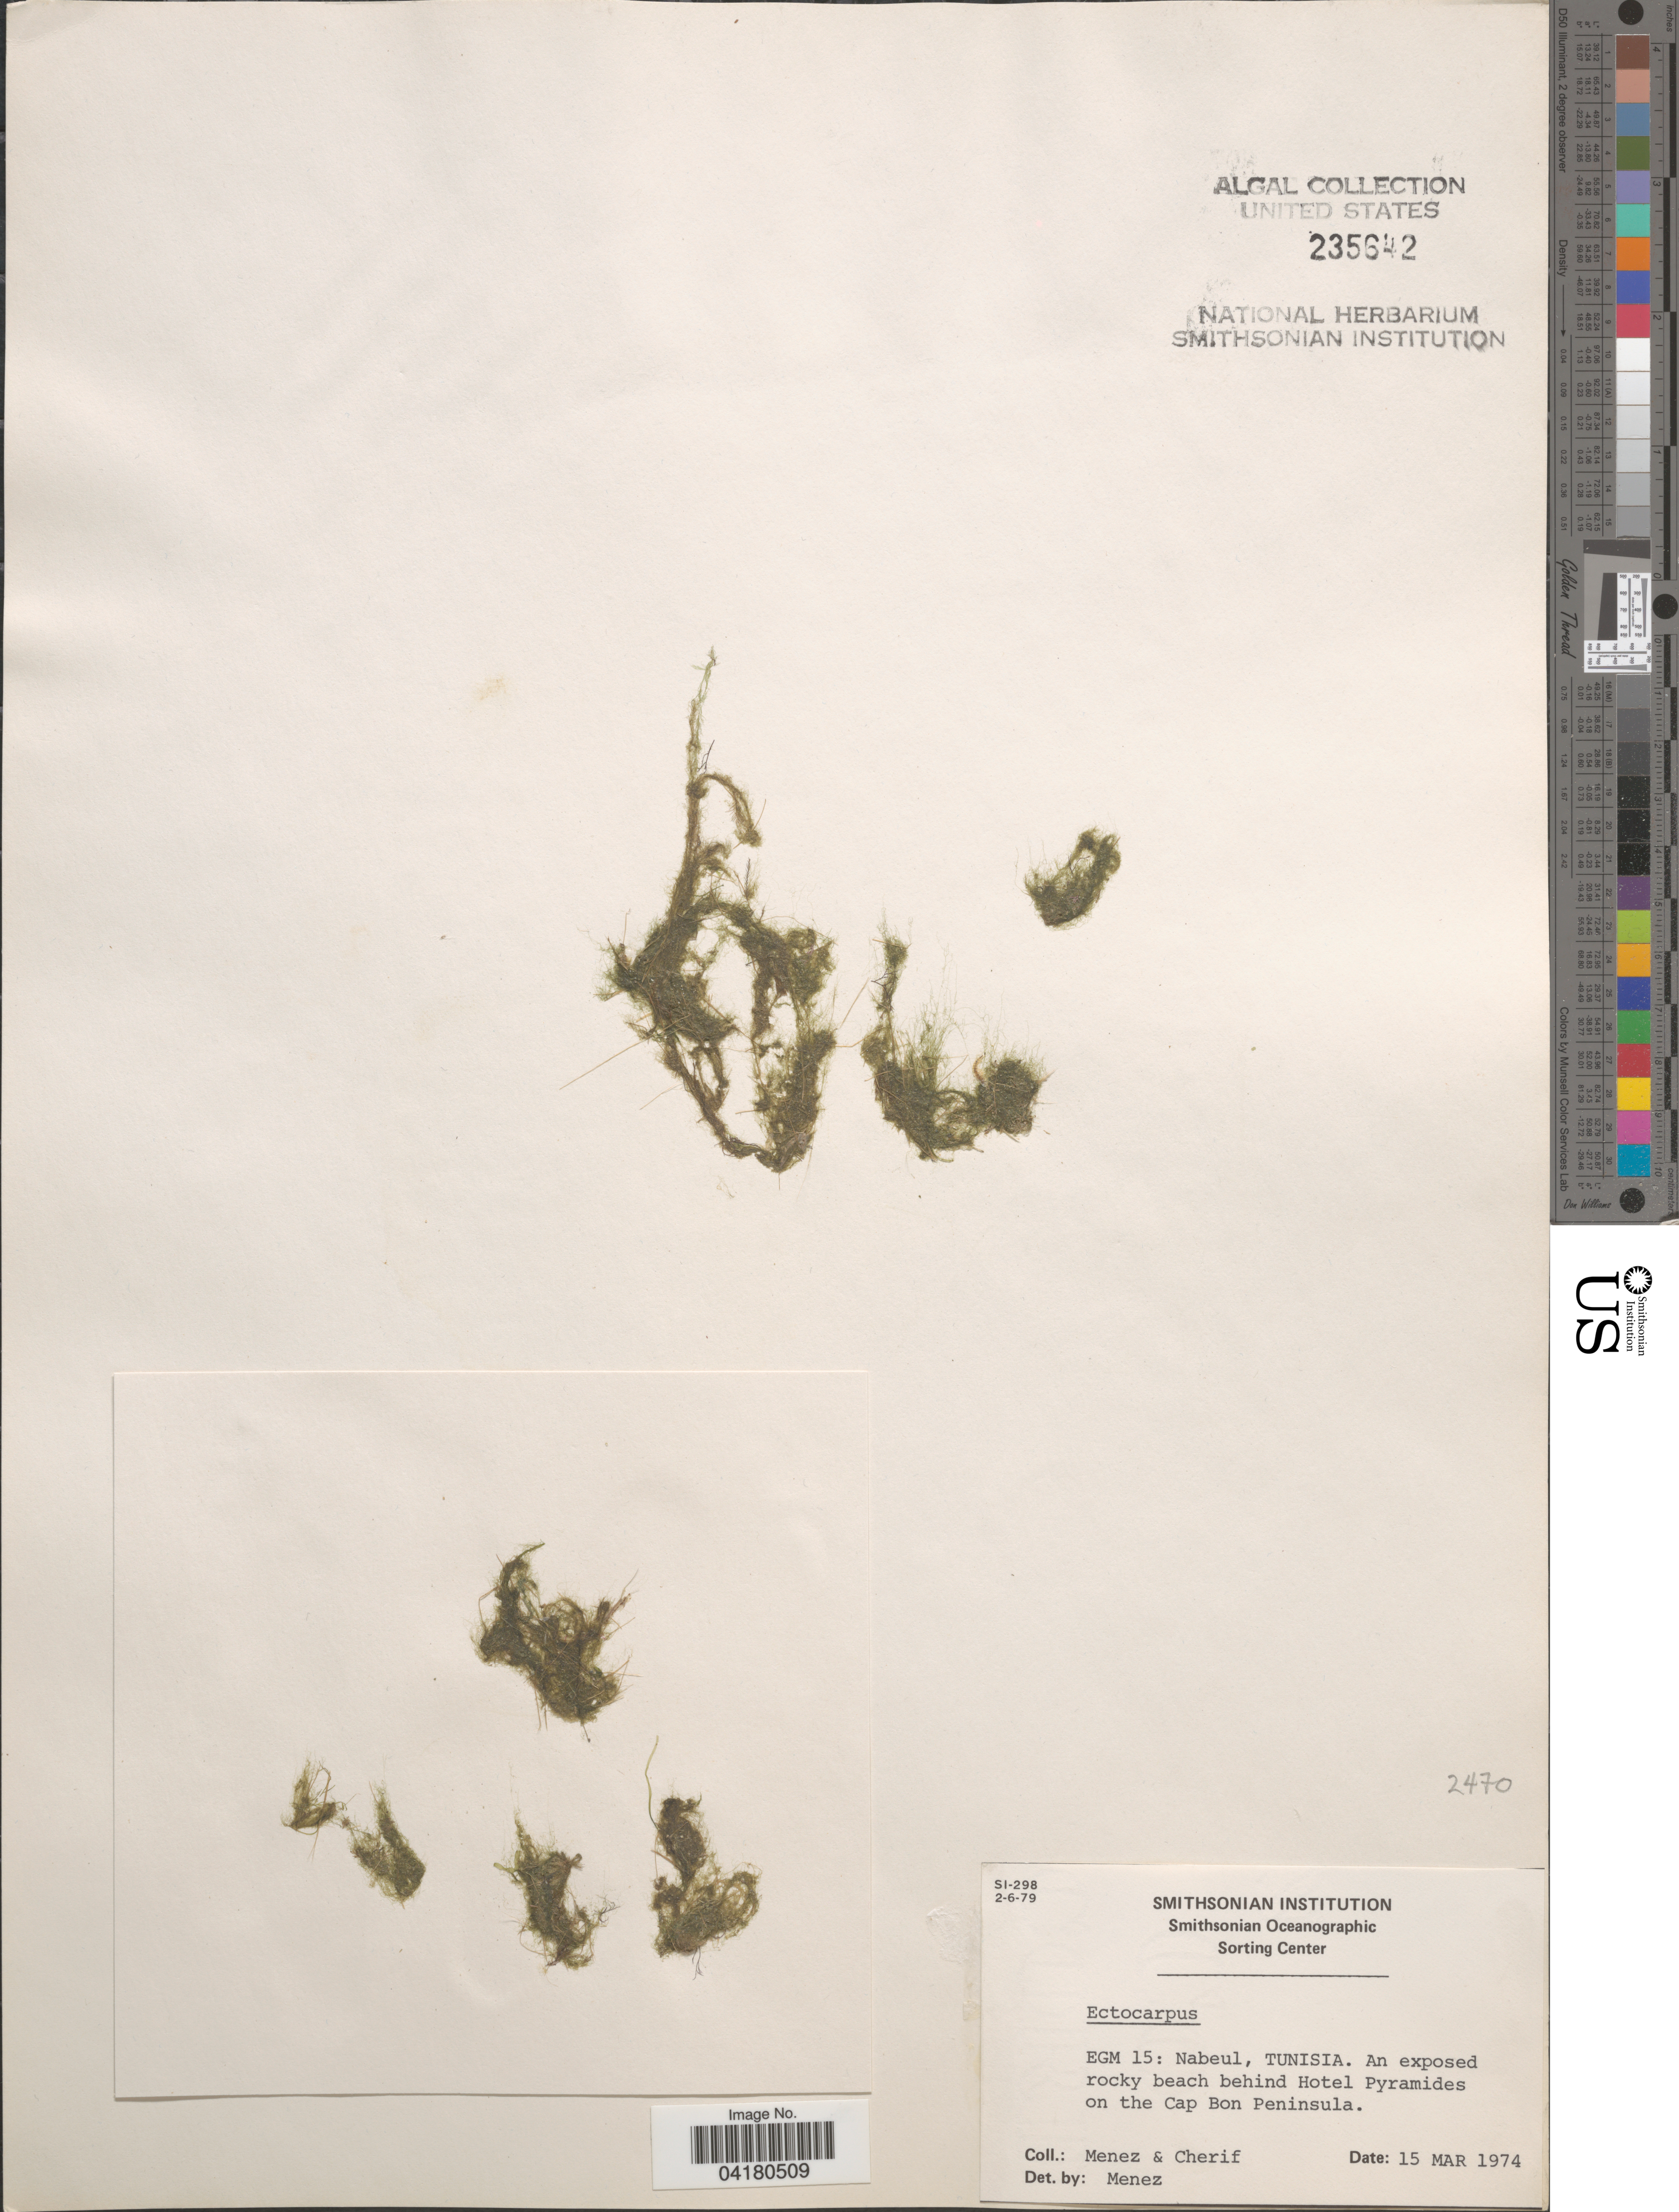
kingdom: Chromista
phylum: Ochrophyta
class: Phaeophyceae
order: Ectocarpales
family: Ectocarpaceae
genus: Ectocarpus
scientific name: Ectocarpus sp.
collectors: Menez & -. Cherif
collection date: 1974-03-15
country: Tunisia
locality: EGM 15: Nabeul, Tunisia. An exposed rocky beach behind Hotel Pyramides on the Cap Bon Peninsula.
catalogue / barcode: US 235642